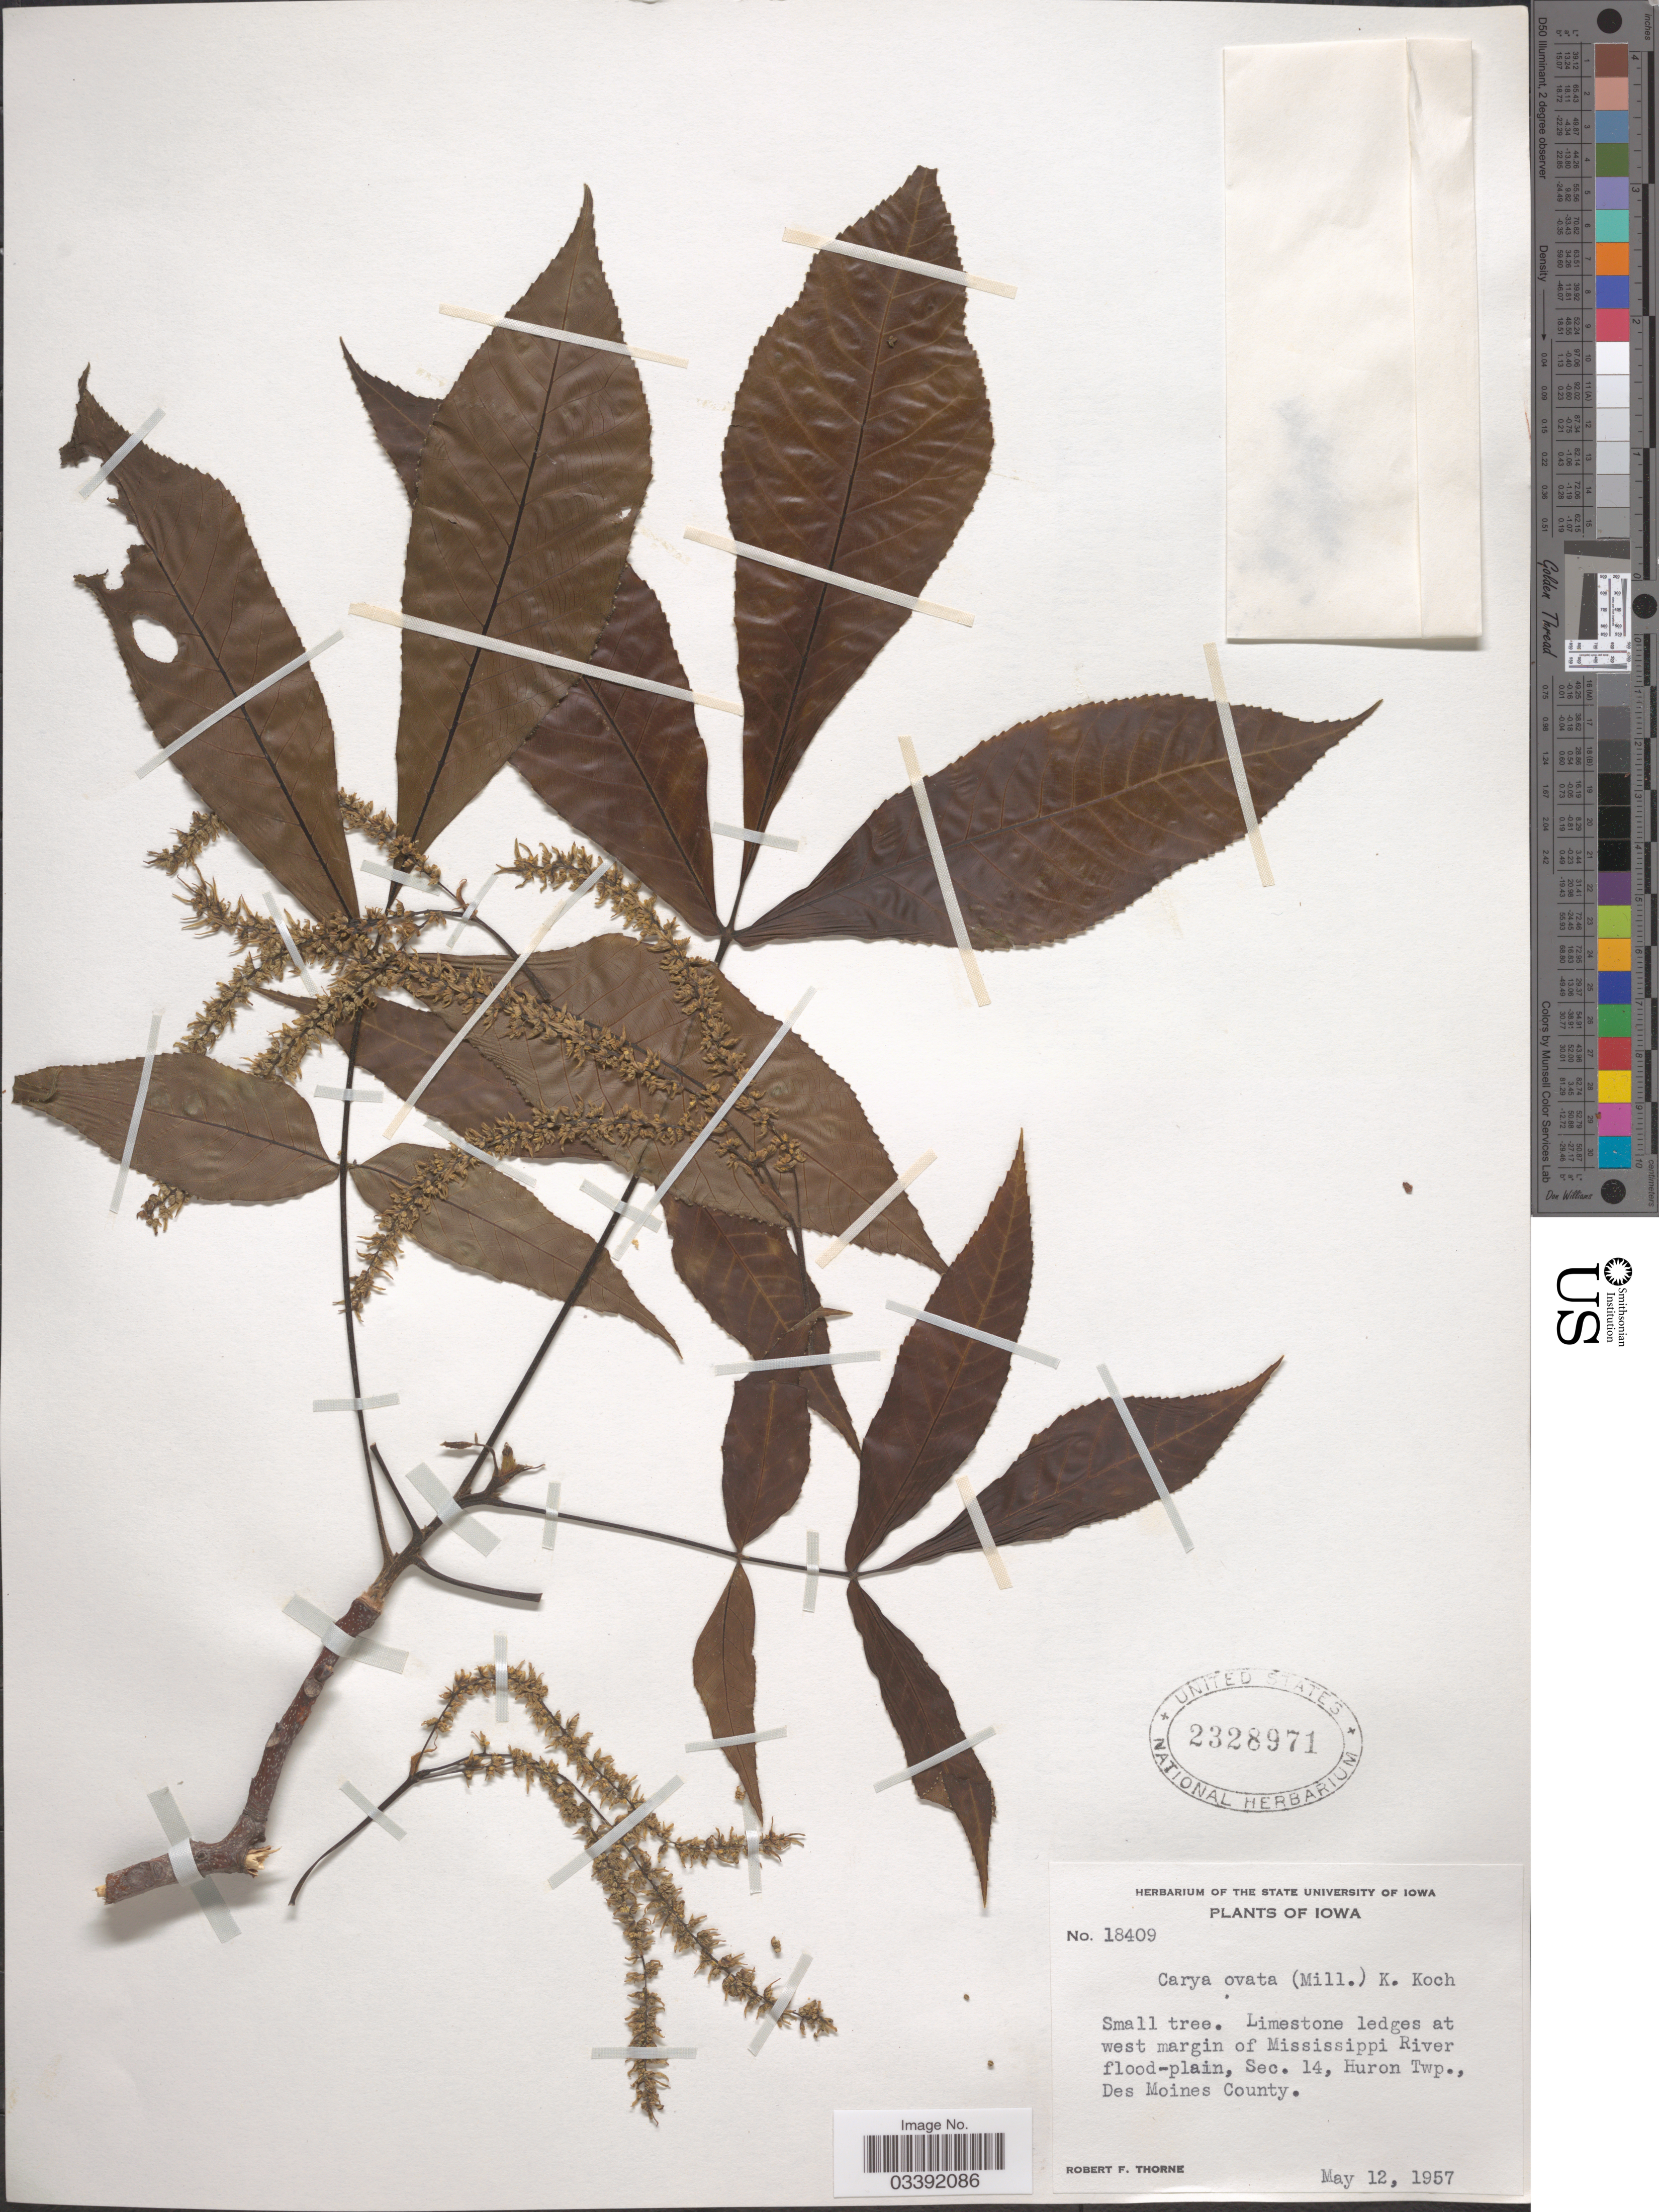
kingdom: Plantae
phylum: Tracheophyta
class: Magnoliopsida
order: Fagales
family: Juglandaceae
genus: Carya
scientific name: Carya ovata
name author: (Mill.) K. Koch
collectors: R. F. Thorne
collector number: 18409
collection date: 1957-05-12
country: United States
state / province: Iowa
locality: Limestone ledges at west margin of Mississippi River flood-plain, Sec. 14, Huron Twp., Des Moines County.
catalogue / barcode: US 2328971